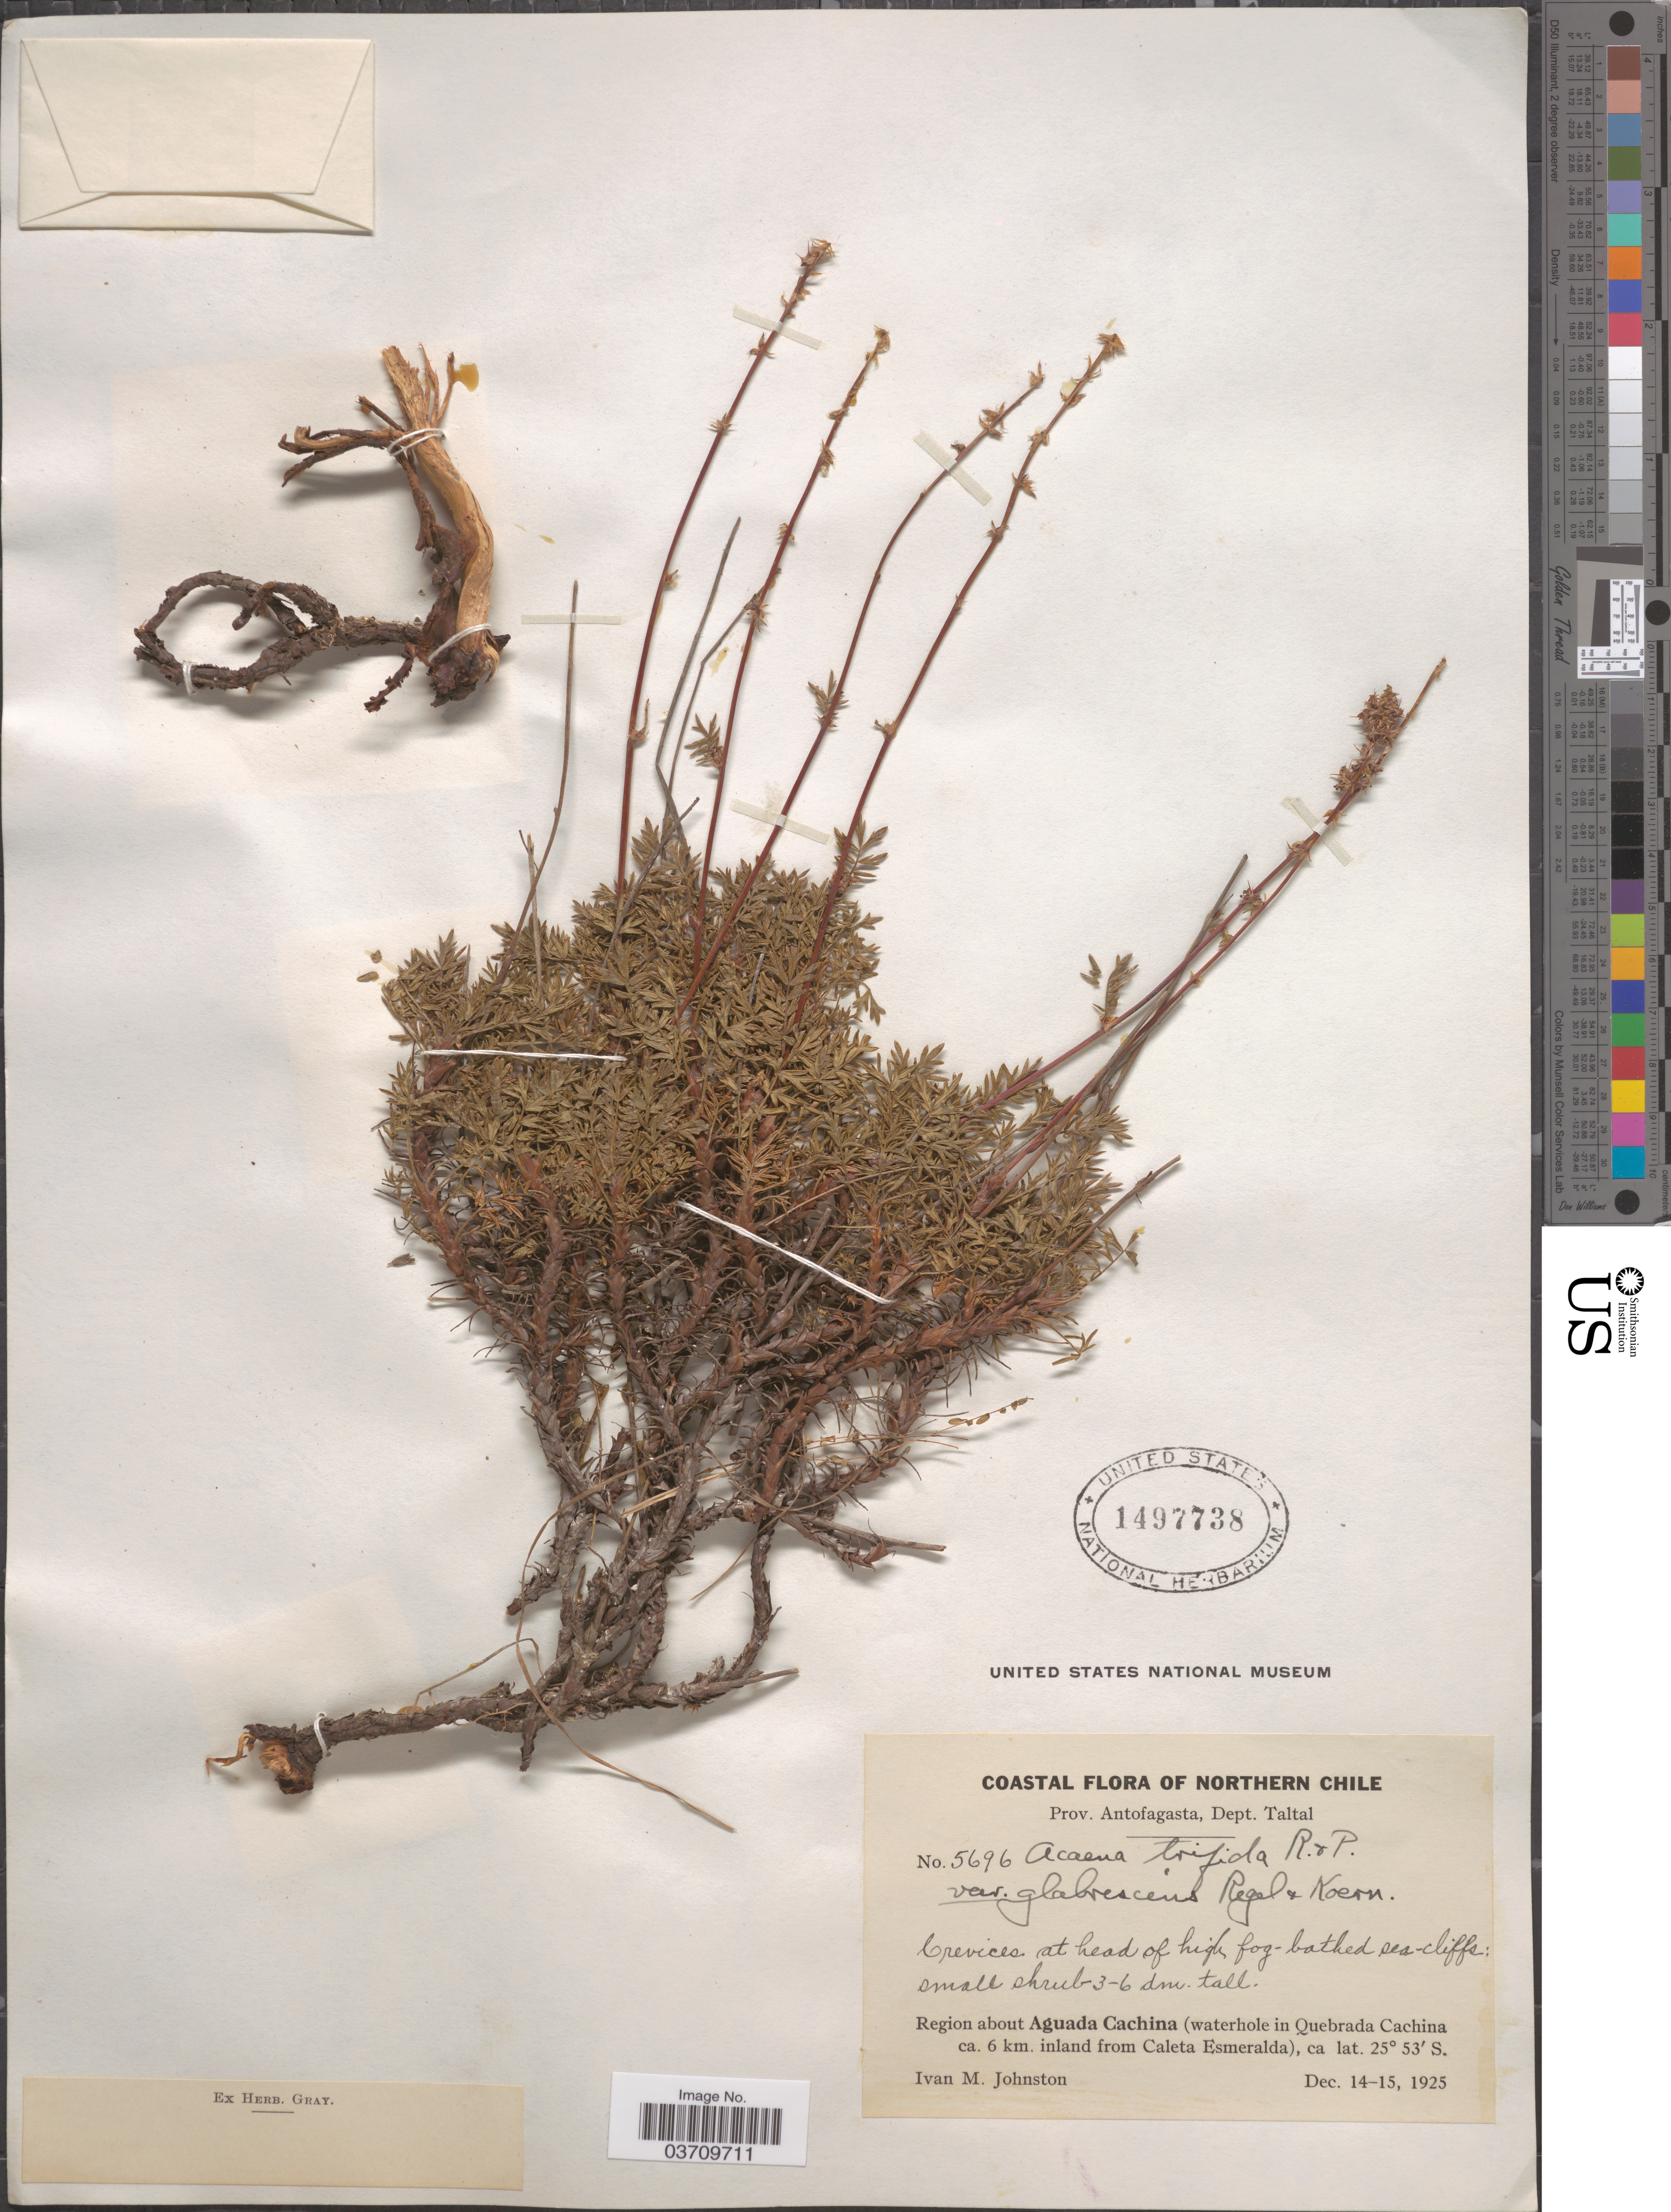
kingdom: Plantae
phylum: Tracheophyta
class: Magnoliopsida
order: Rosales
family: Rosaceae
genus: Acaena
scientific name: Acaena trifida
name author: Ruiz & Pav.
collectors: I.M. Johnston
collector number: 5696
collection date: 1925-12-14/1925-12-15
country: Chile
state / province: Antofagasta (II)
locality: Northern Chile. Dept. Taltal. Region about Aguada Cachina (waterhole in Quebrada Cachina ca. 6 km. inland from Caleta Esmeralda).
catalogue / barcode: US 1497738